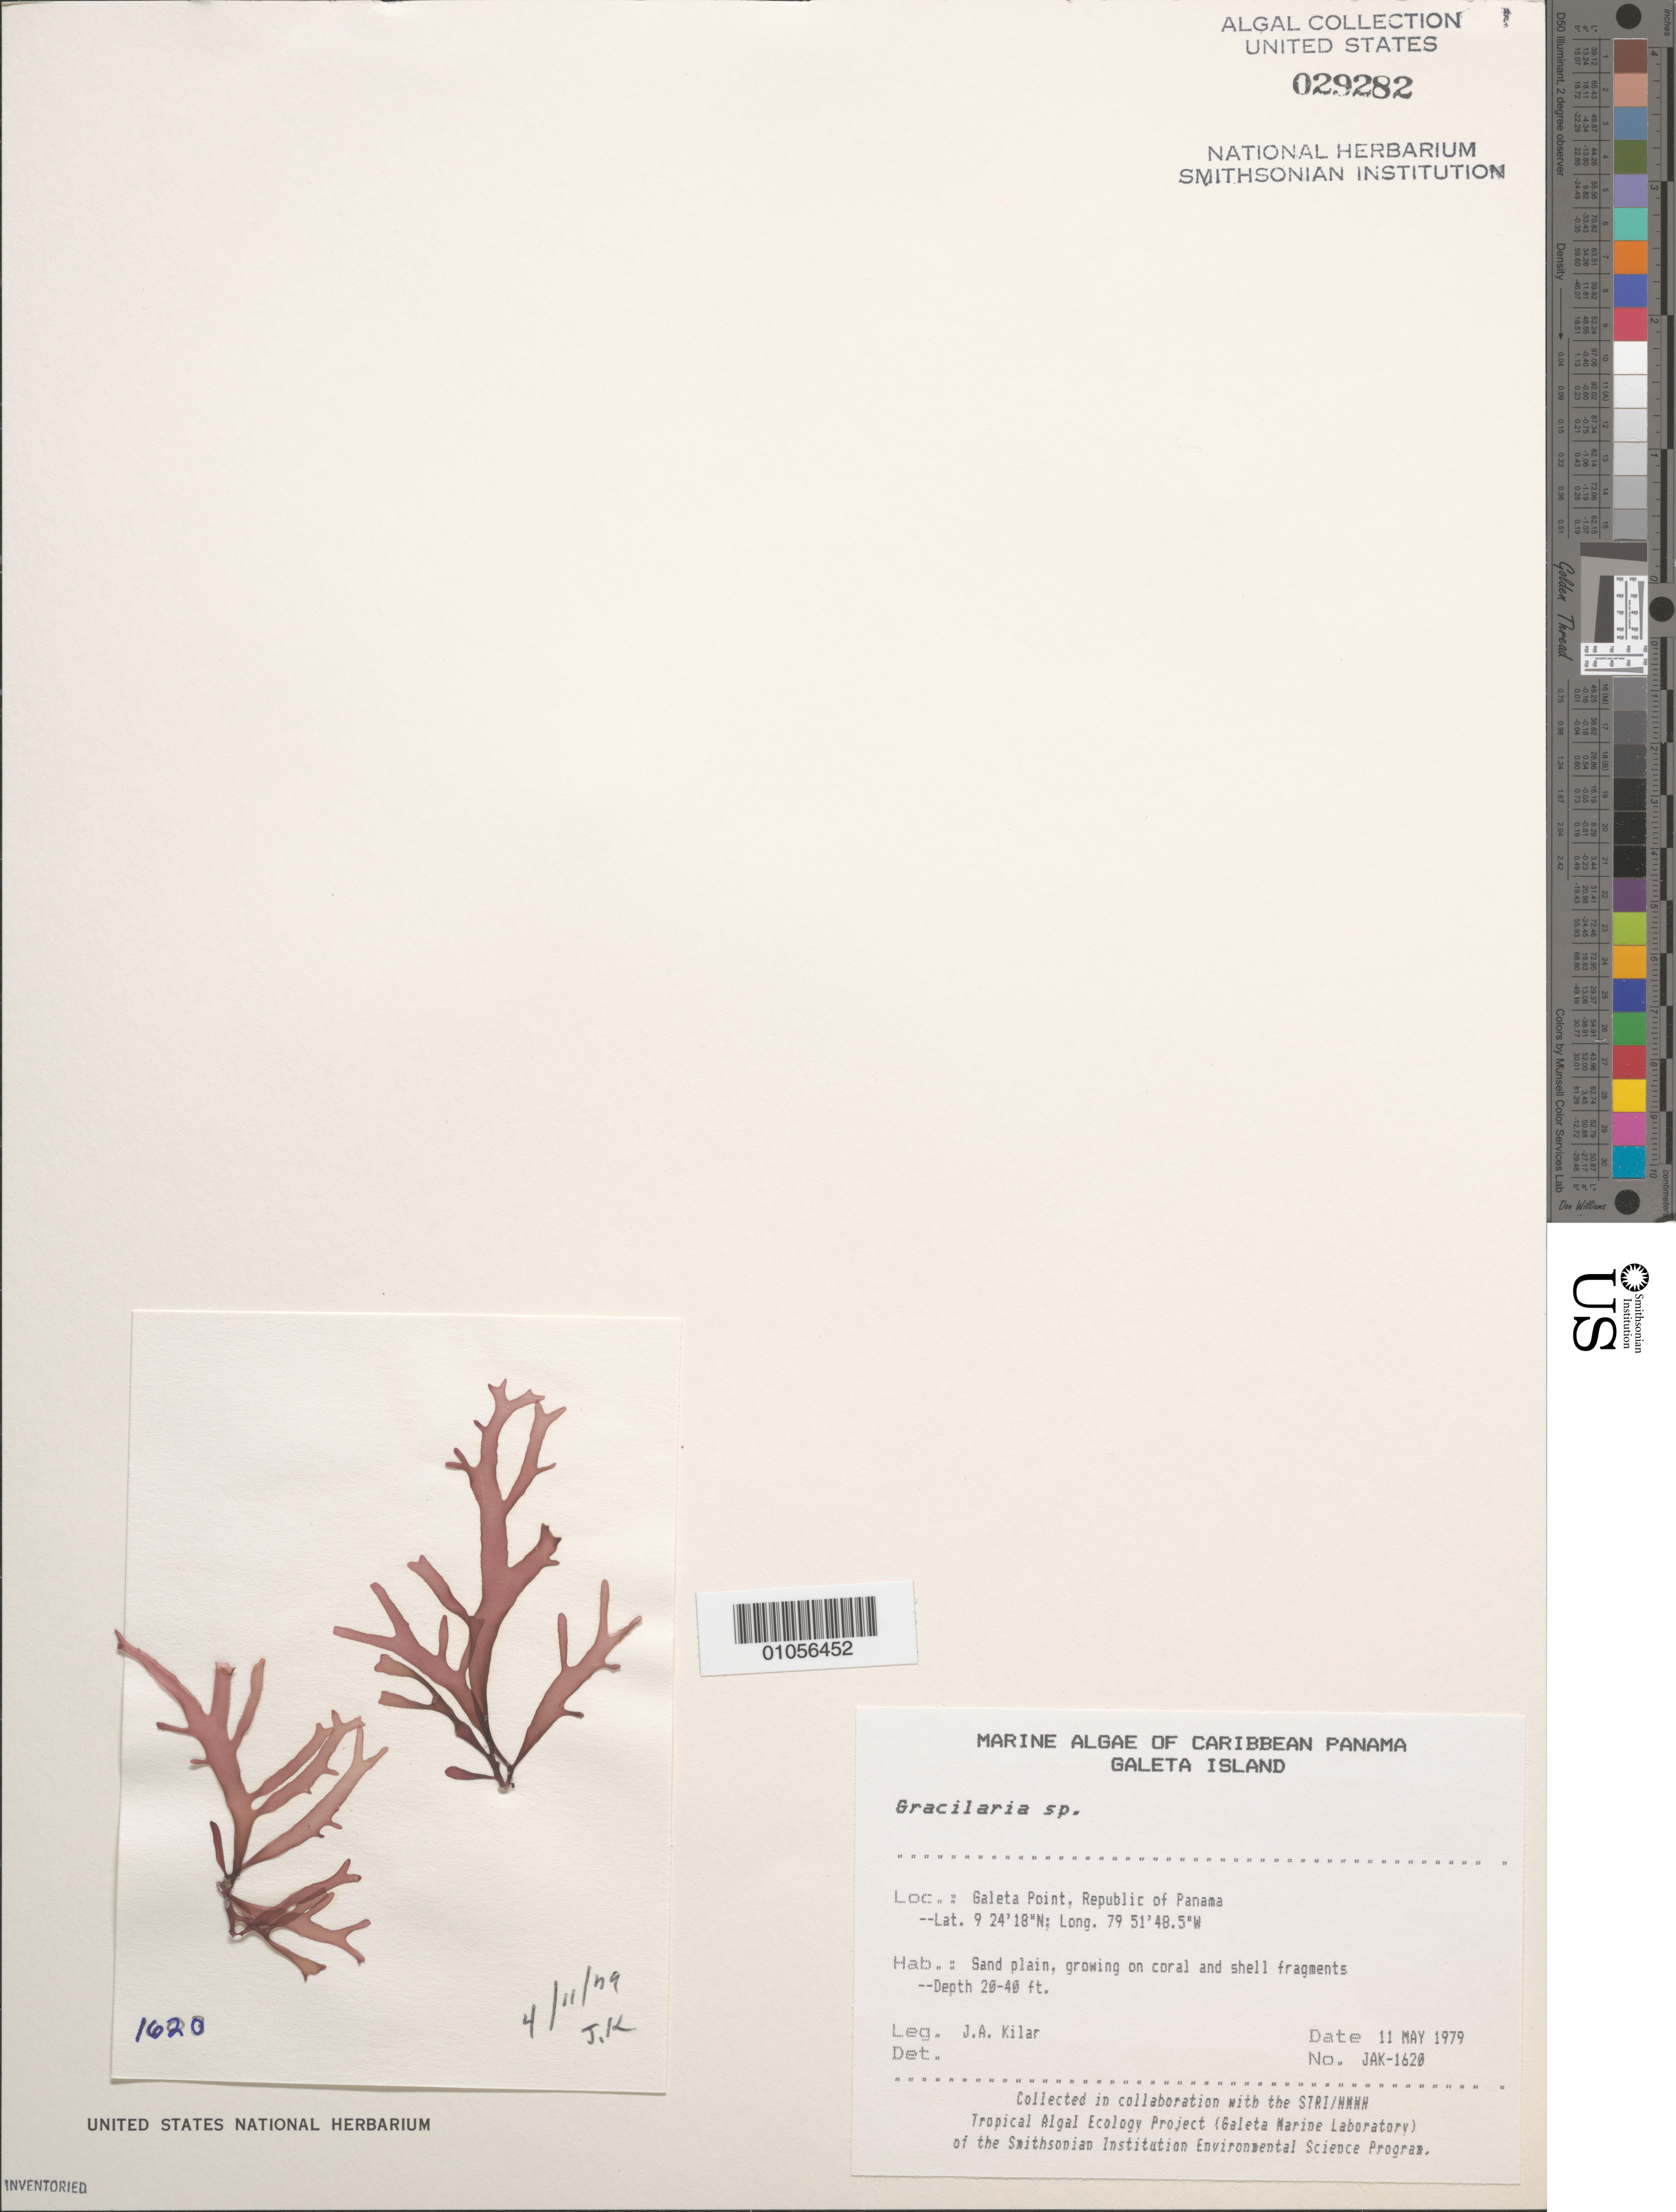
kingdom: Plantae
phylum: Rhodophyta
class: Florideophyceae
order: Gracilariales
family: Gracilariaceae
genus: Gracilaria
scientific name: Gracilaria sp.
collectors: J. A. Kilar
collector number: JAK-1620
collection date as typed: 11 May 1979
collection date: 1979-05-11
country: Panama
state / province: Colón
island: Galeta Island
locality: Galeta Point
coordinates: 9 24' 18" N, 79 51' 48.5" W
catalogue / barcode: US 29282